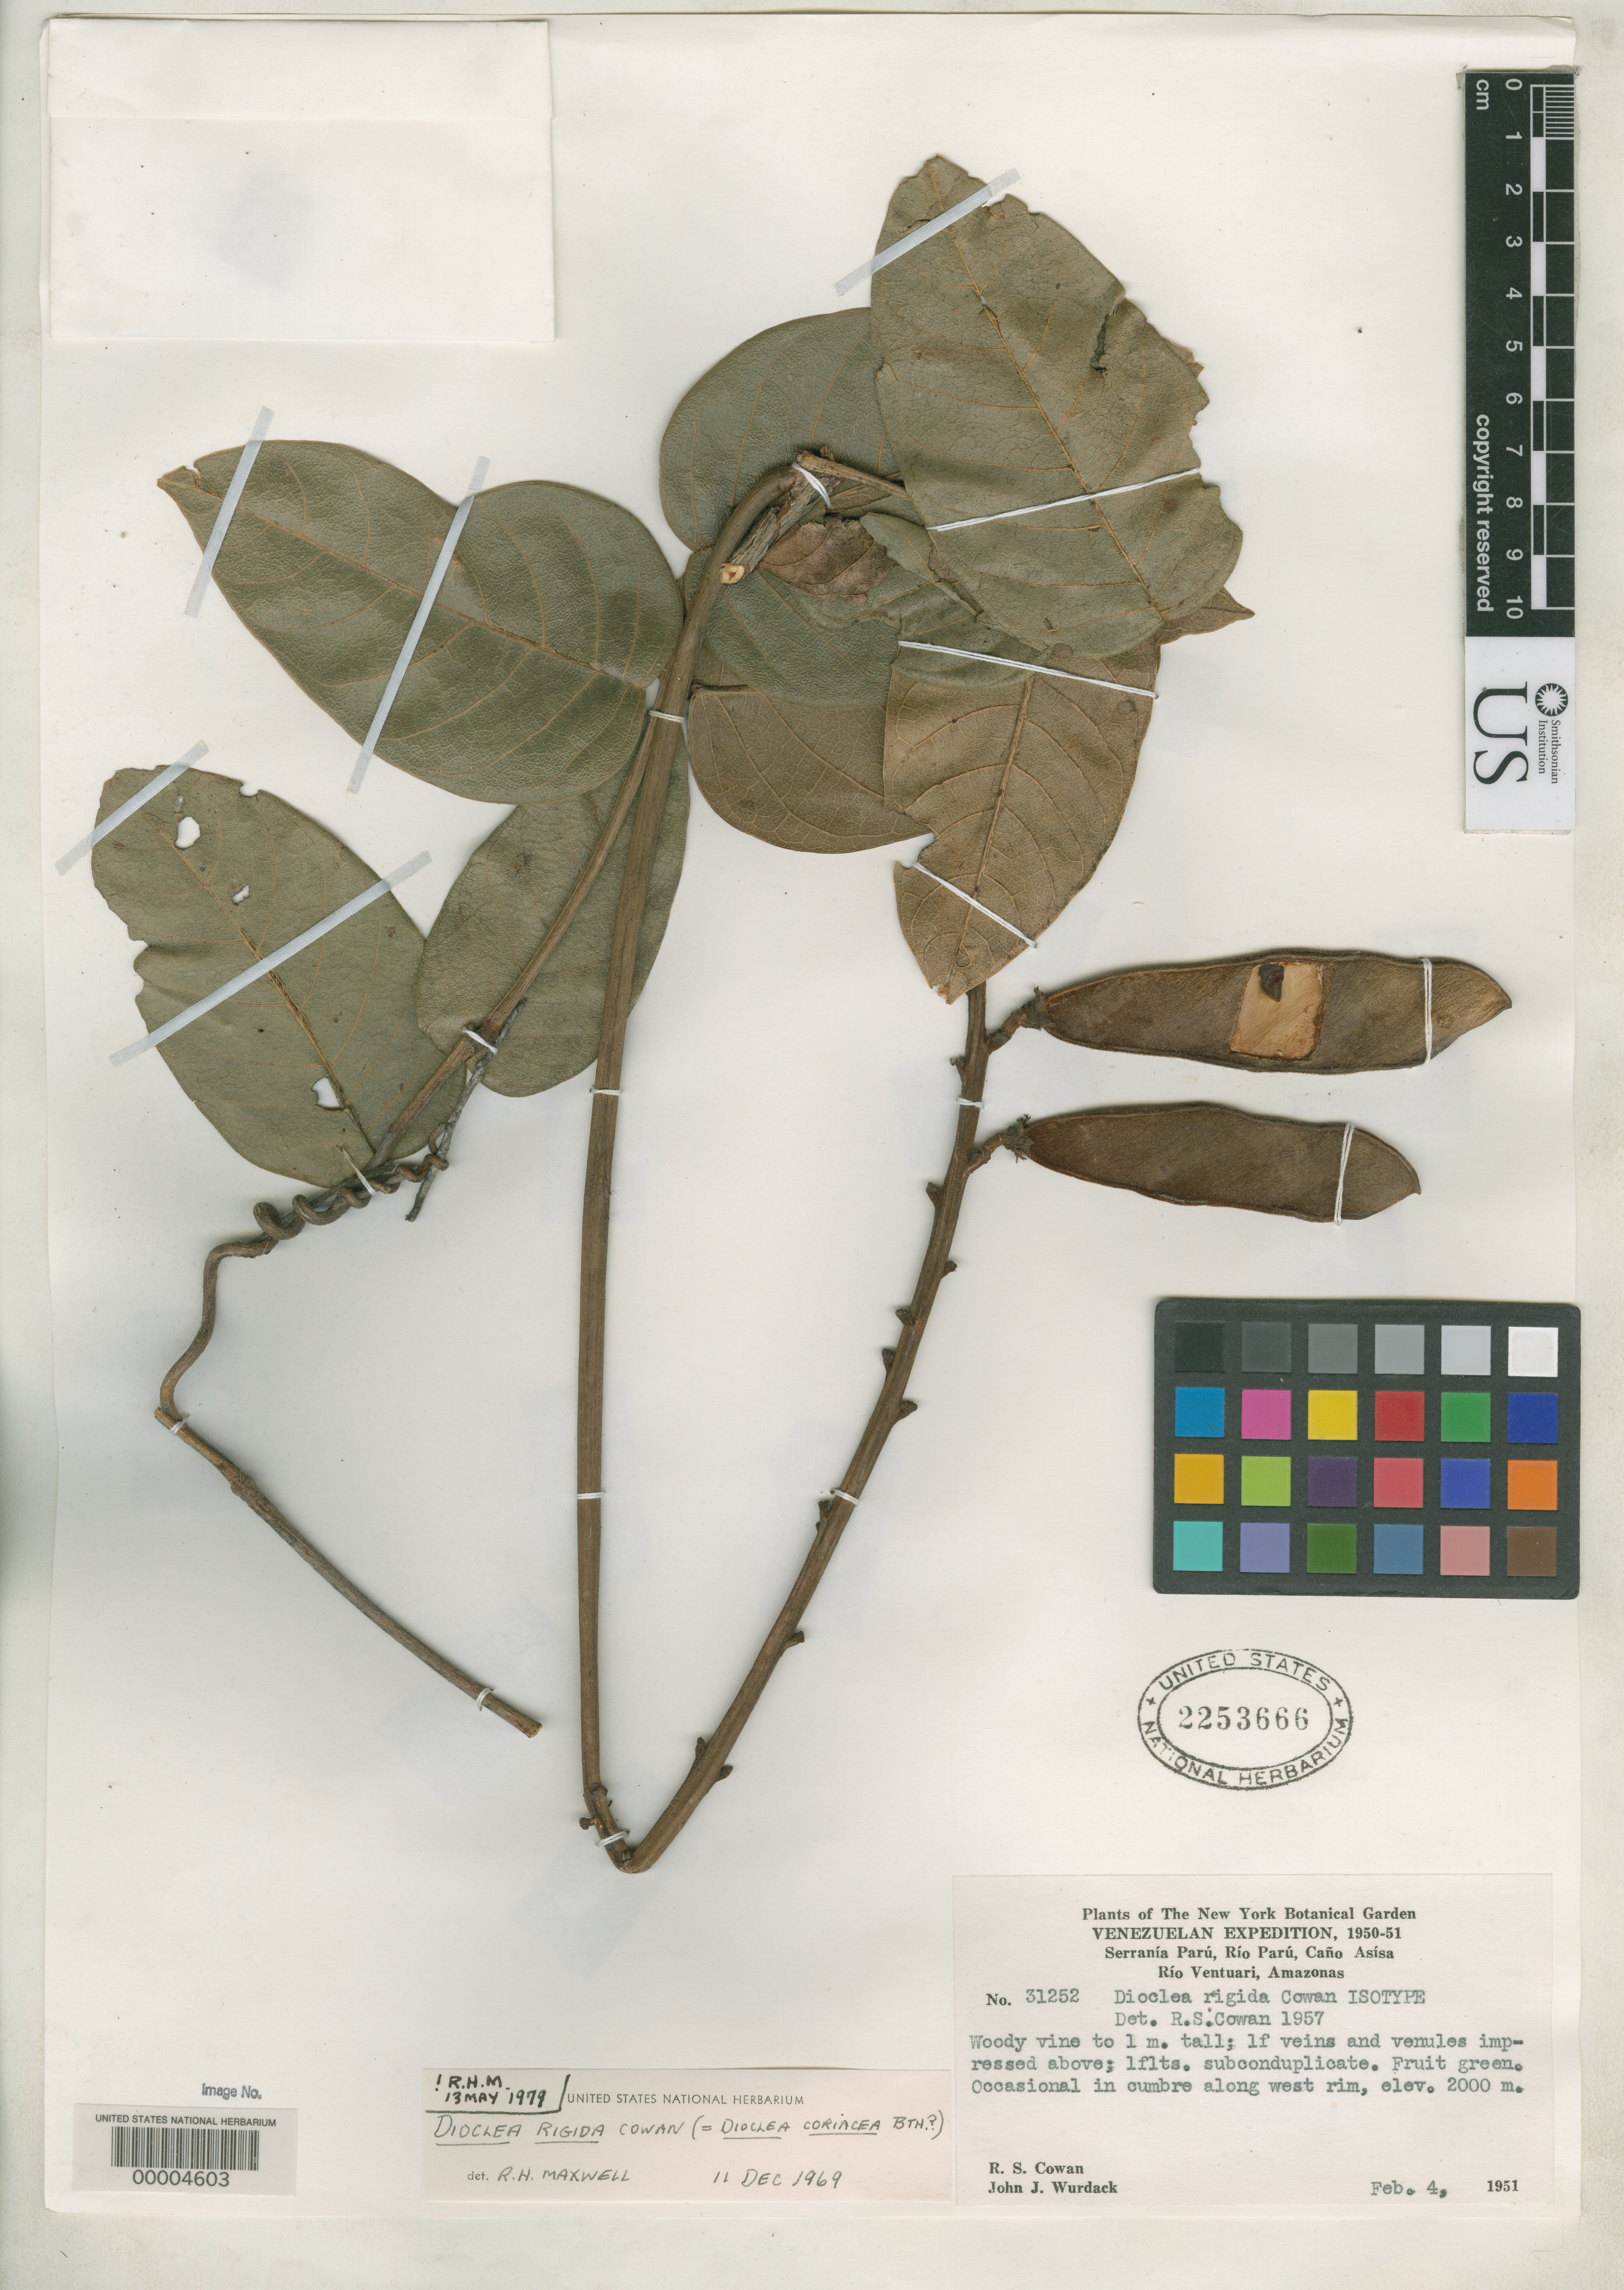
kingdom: Plantae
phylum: Tracheophyta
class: Magnoliopsida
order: Fabales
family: Fabaceae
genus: Dioclea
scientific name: Dioclea rigida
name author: R.S. Cowan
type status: Isotype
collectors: R. S. Cowan & J. J. Wurdack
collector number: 31252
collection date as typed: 04 Feb 1951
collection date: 1951-02-04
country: Venezuela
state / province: Amazonas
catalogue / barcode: US 2253666